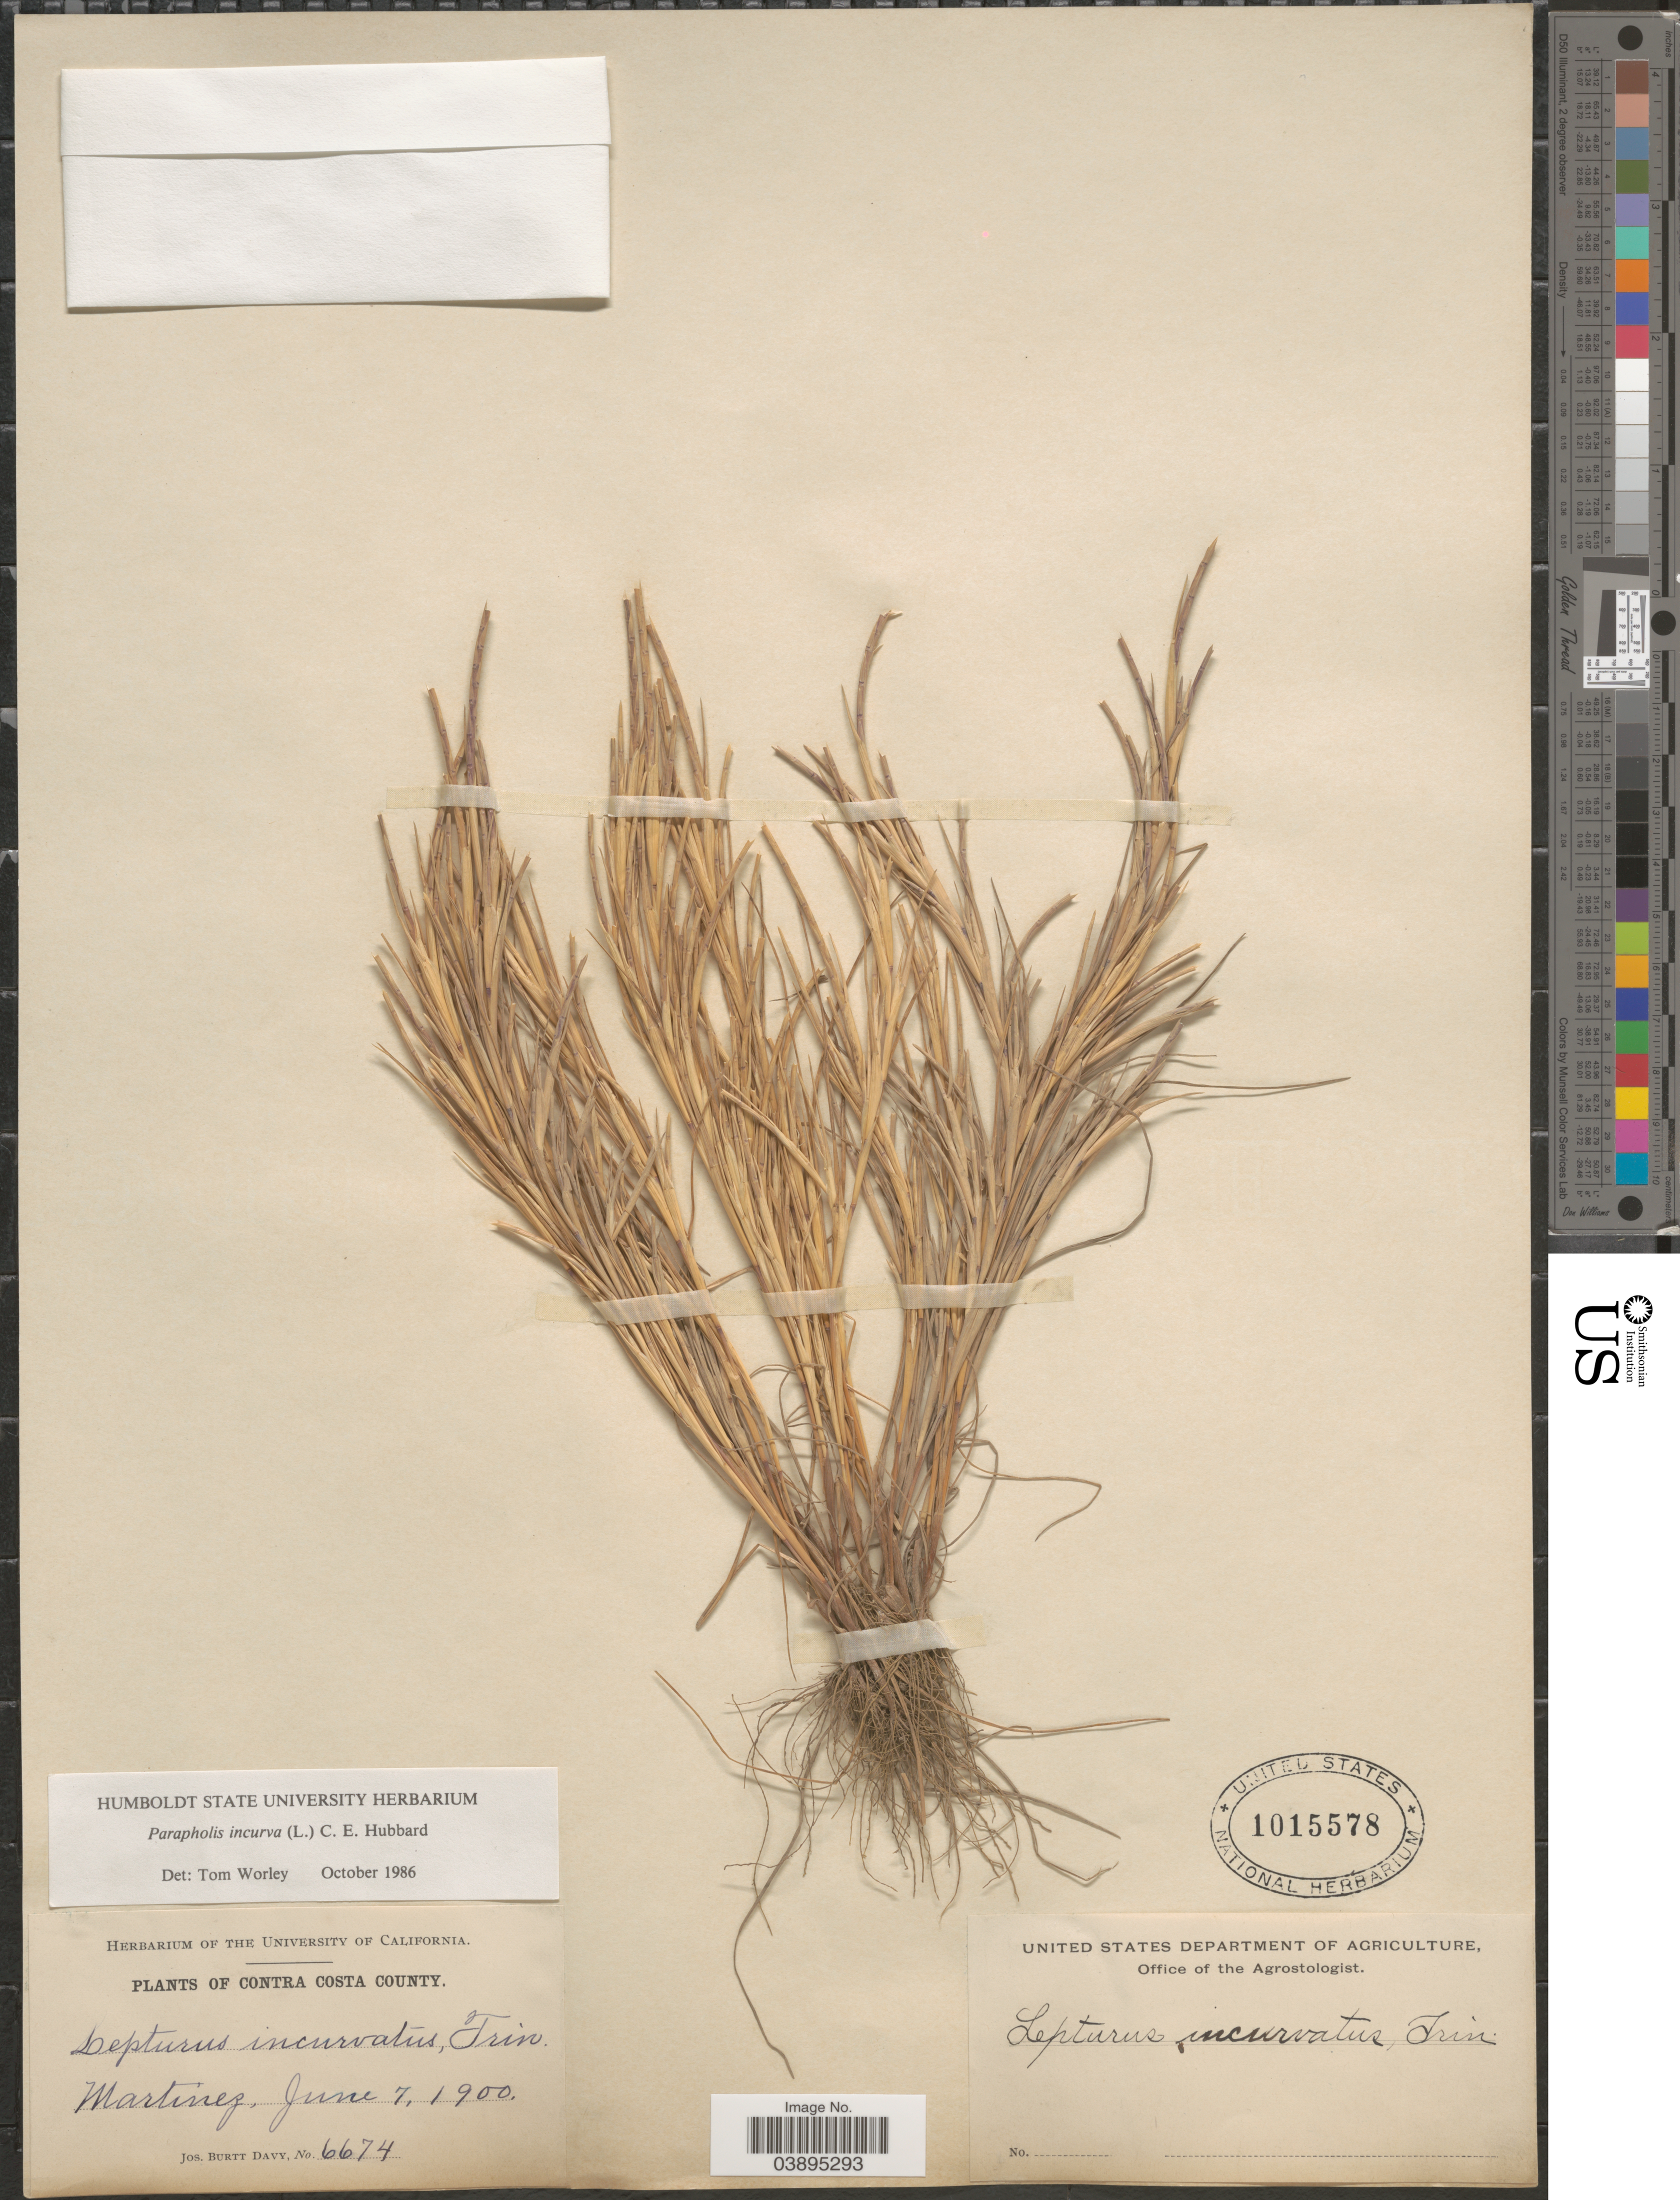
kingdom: Plantae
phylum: Tracheophyta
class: Liliopsida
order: Poales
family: Poaceae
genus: Parapholis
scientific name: Parapholis incurva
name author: (L.) C.E. Hubb.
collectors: J. Burtt Davy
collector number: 6674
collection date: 1900-06-07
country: United States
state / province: California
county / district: Contra Costa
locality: Contra Costa County. Martinez.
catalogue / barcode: US 1015578